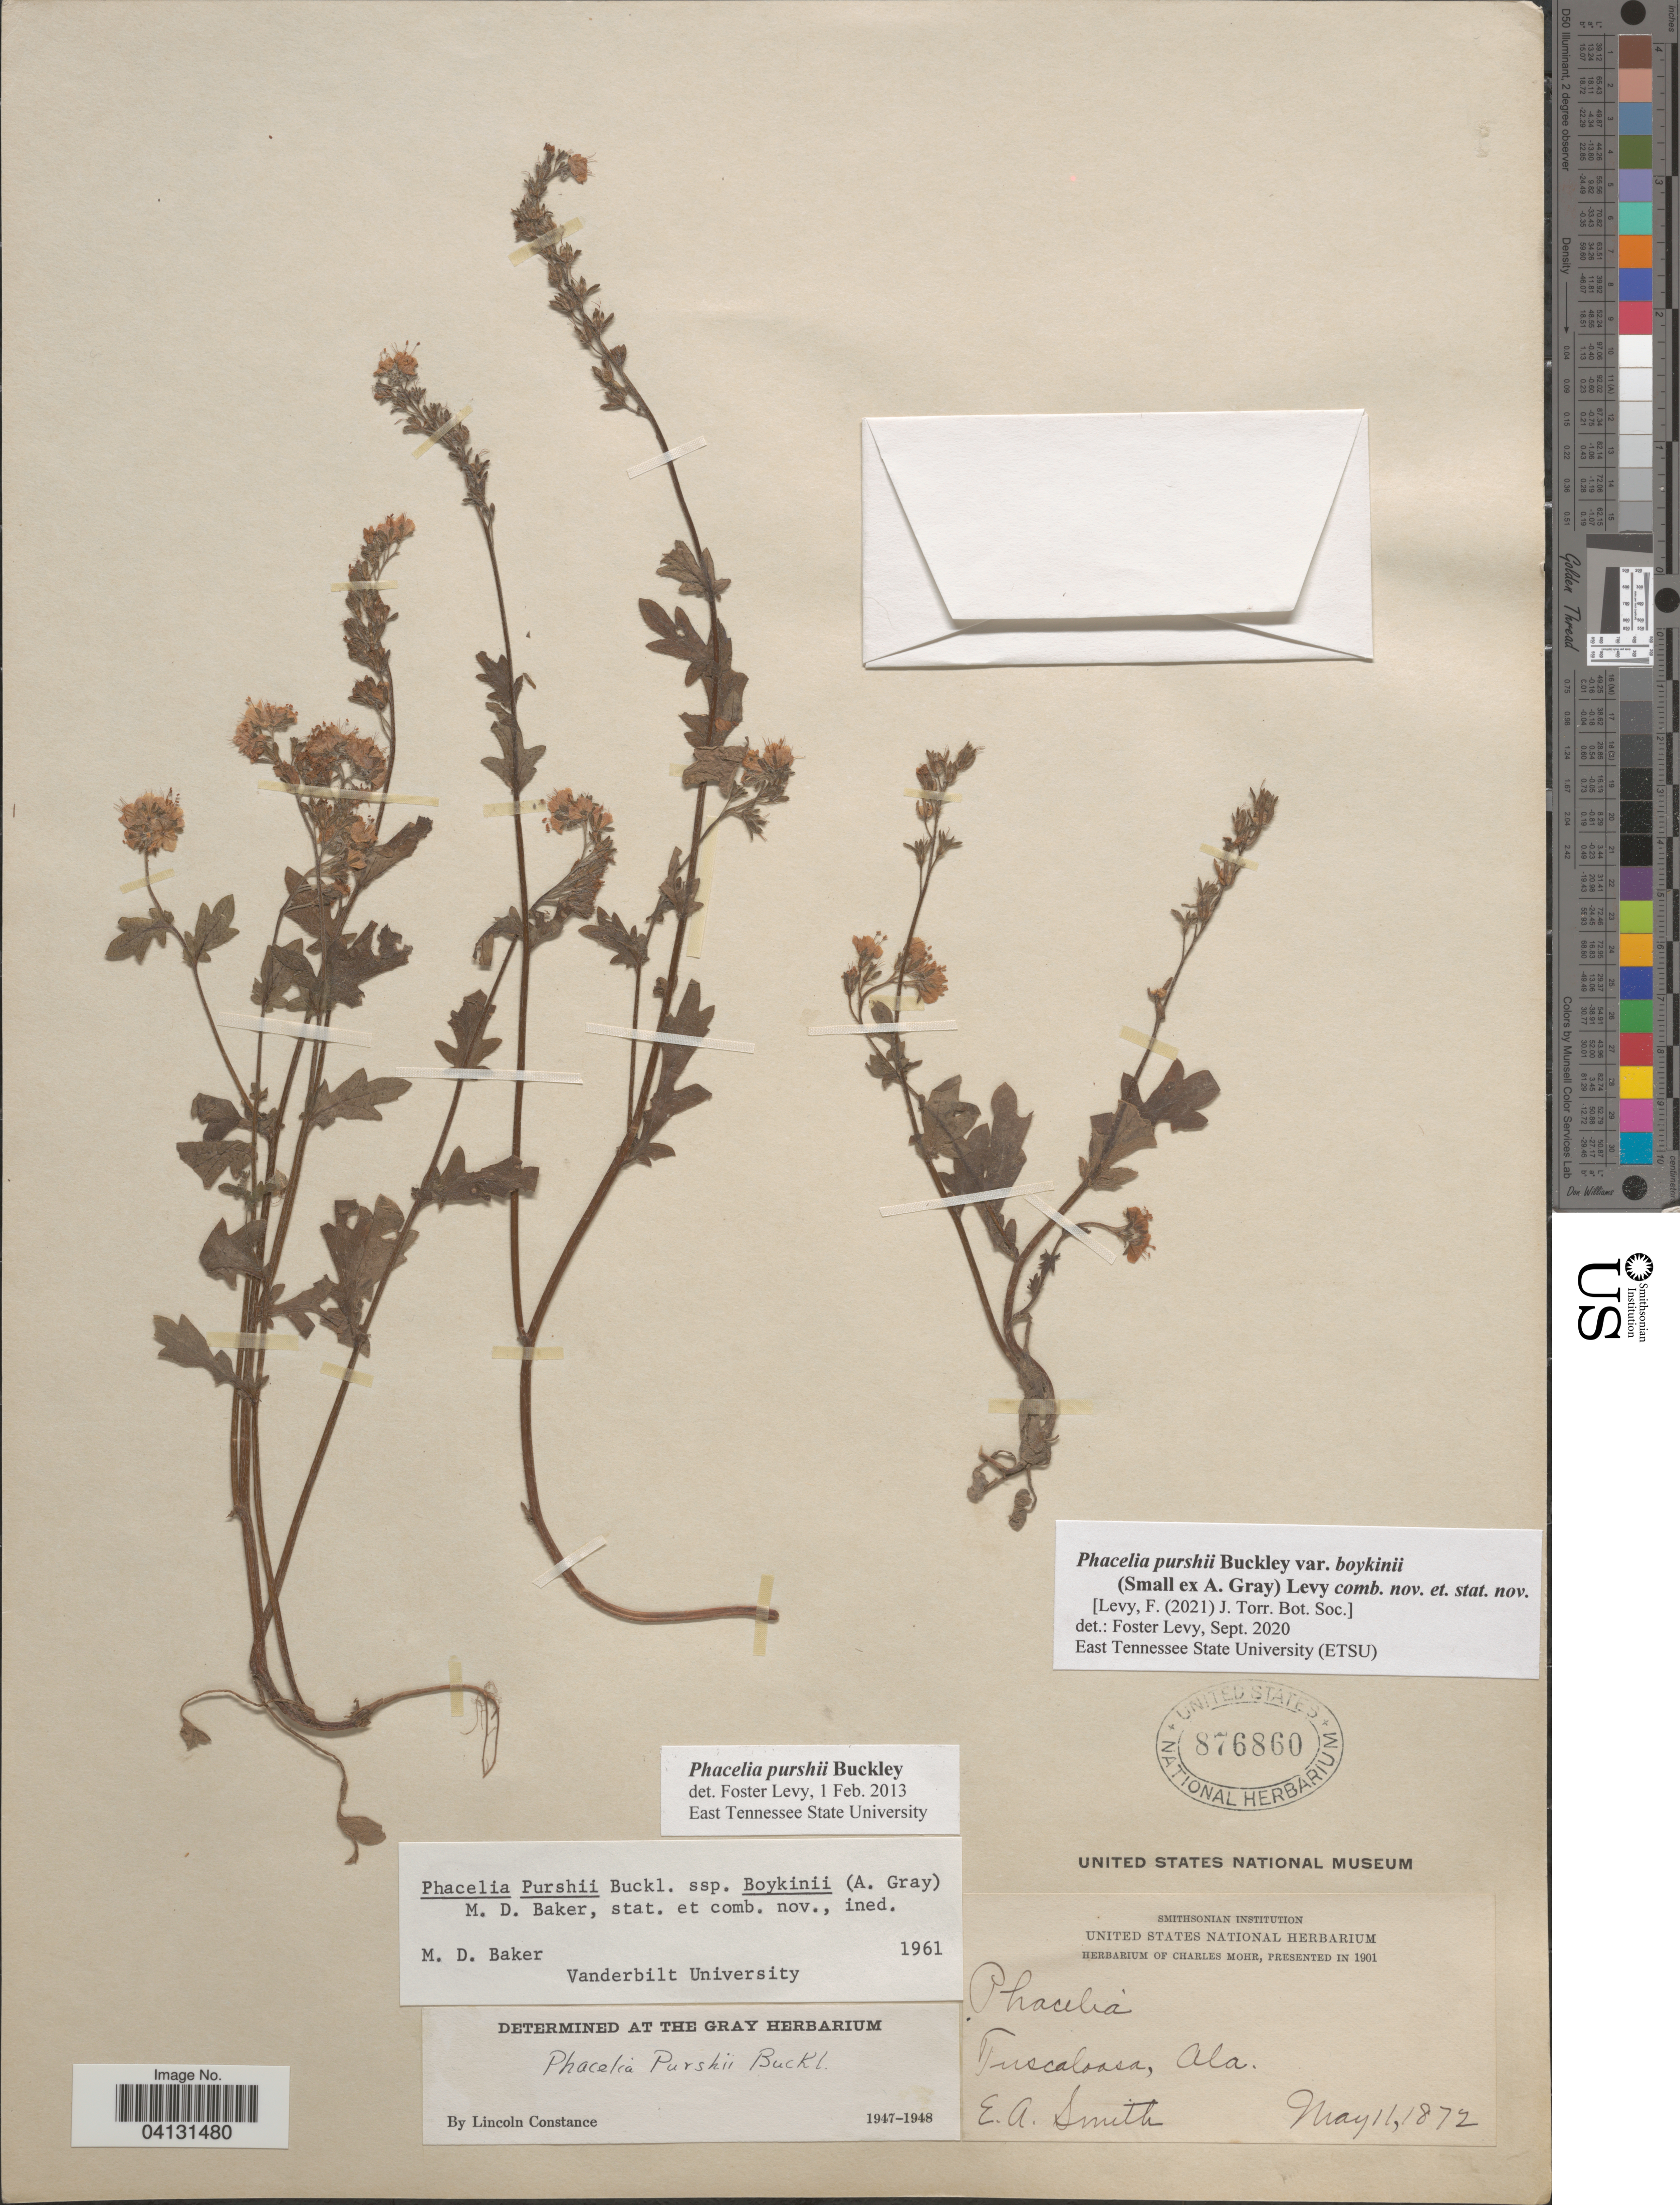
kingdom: Plantae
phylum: Tracheophyta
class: Magnoliopsida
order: Boraginales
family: Hydrophyllaceae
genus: Phacelia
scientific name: Phacelia purshii var. boykinii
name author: (Small ex A. Gray) Levy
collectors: E. A. Smith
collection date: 1872-05-11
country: United States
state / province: Alabama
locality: Tuscaloosa.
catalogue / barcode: US 876860